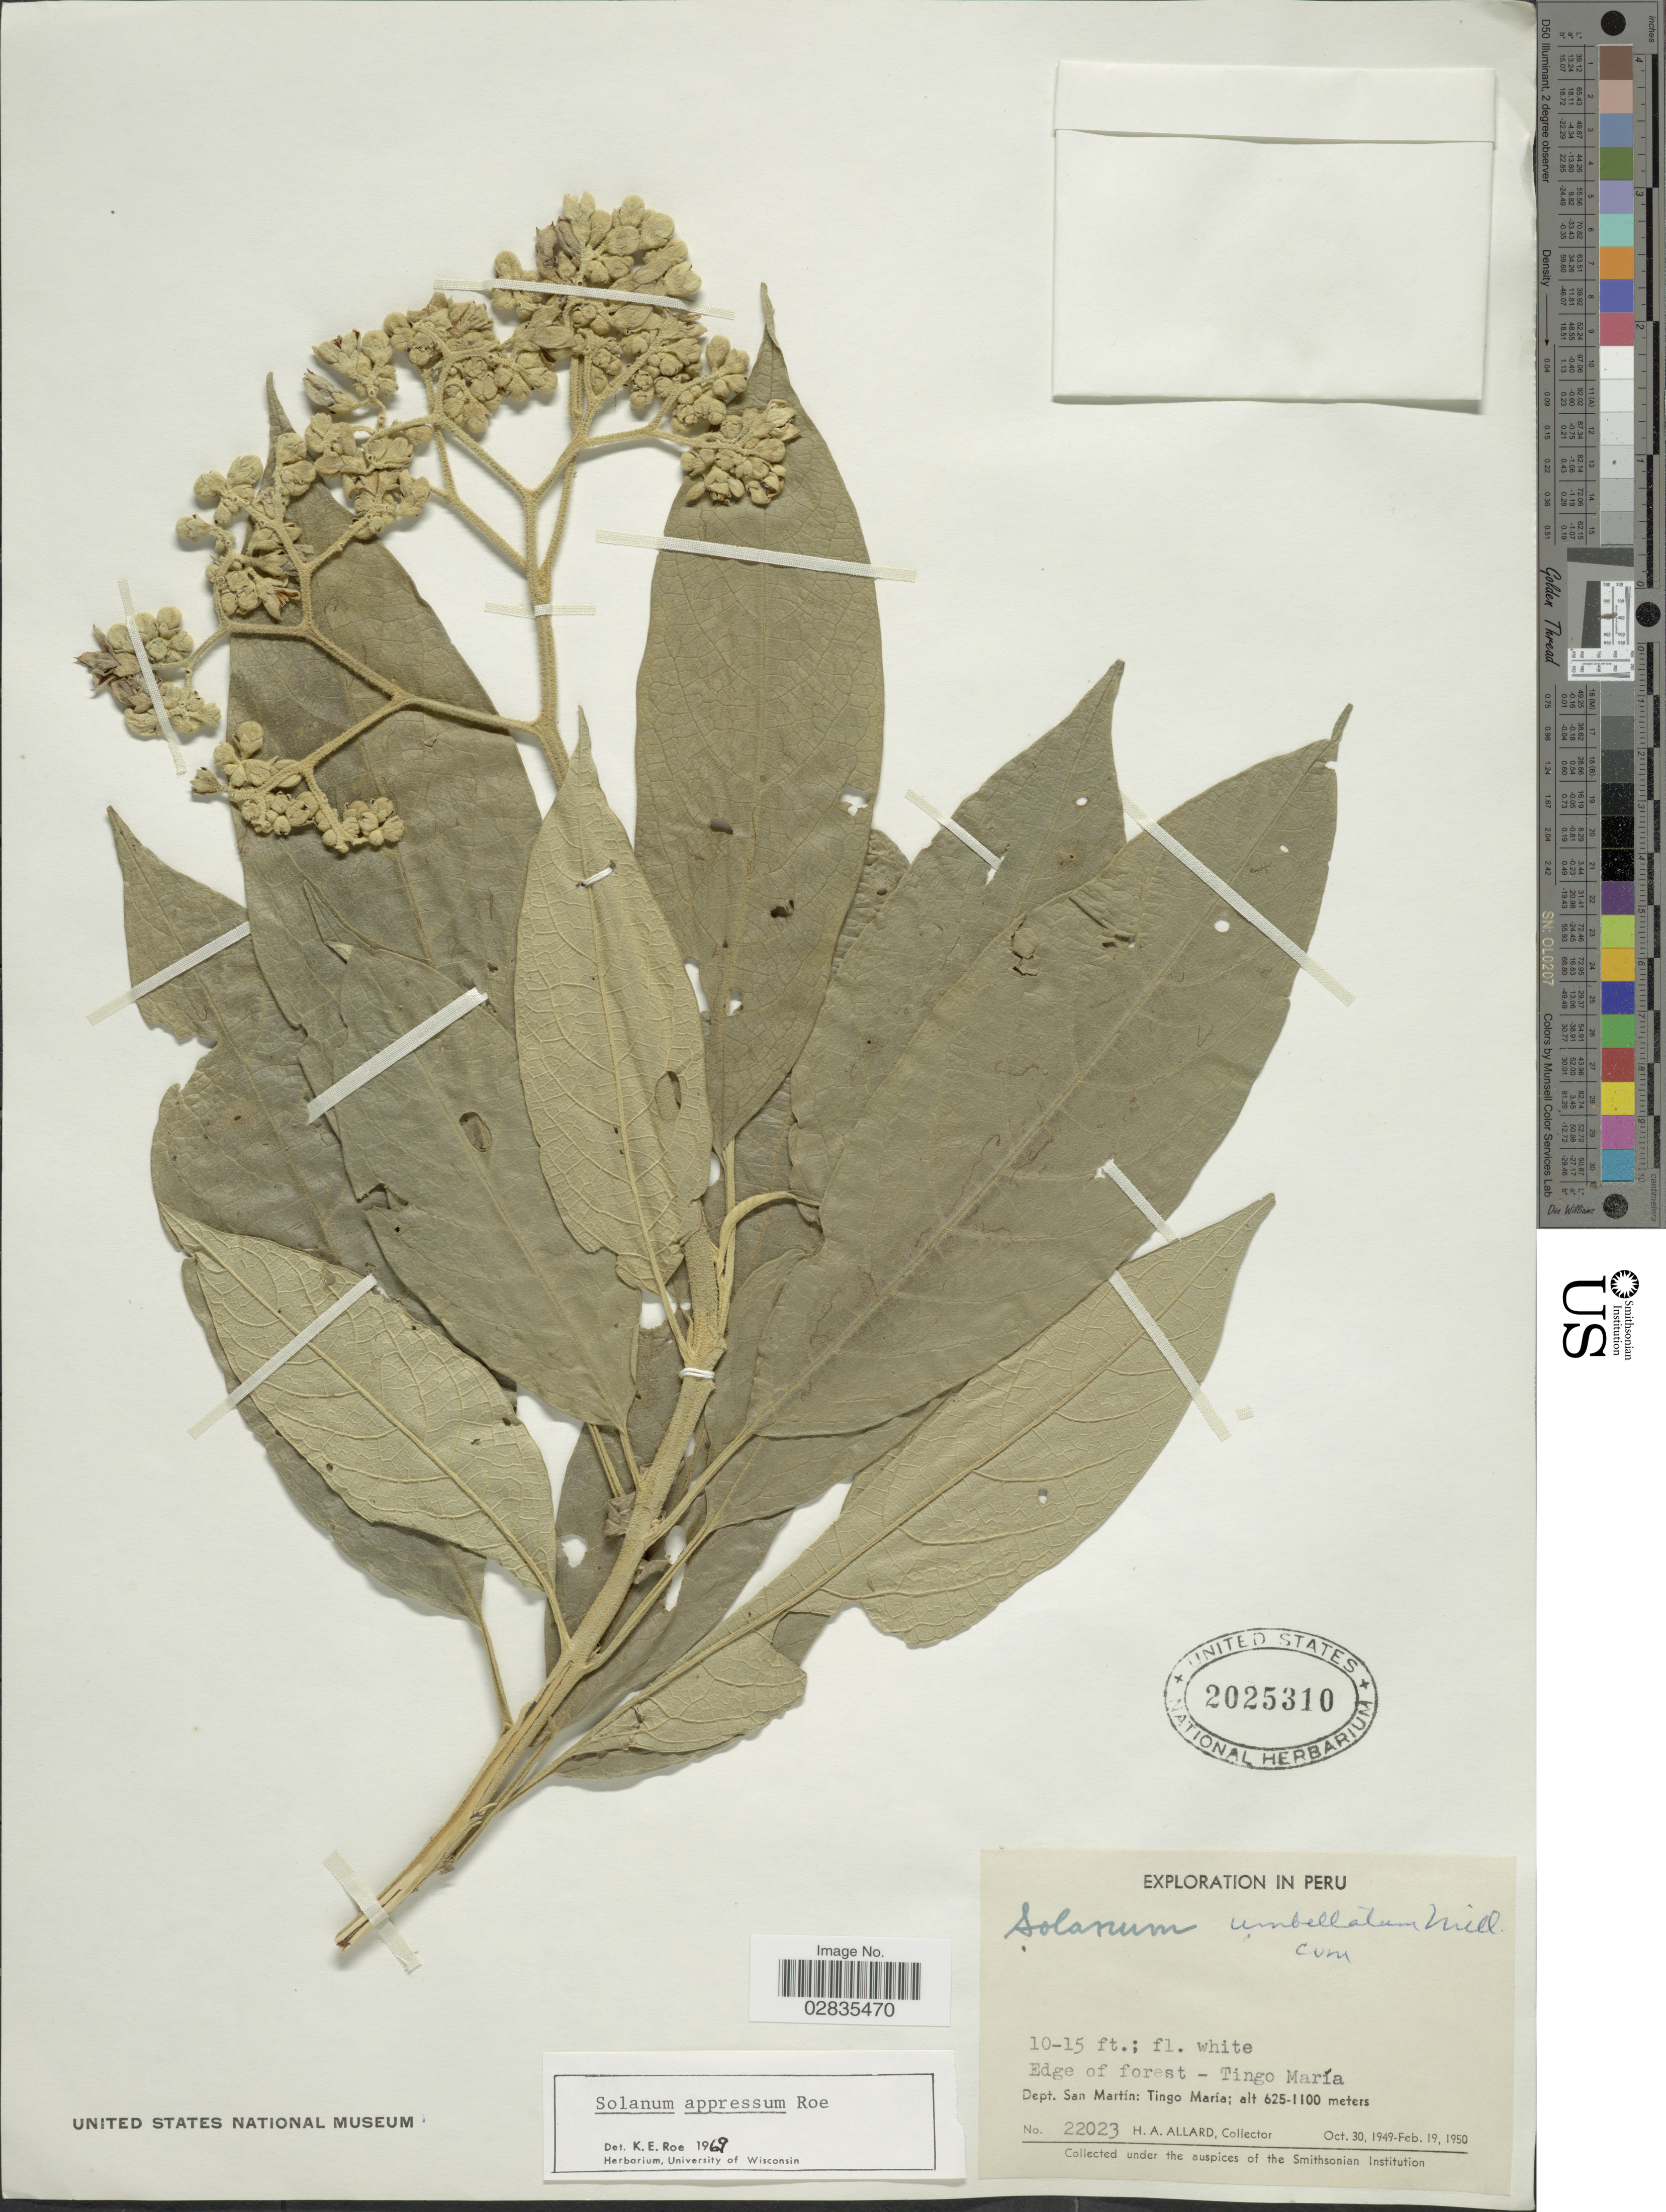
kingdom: Plantae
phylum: Tracheophyta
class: Magnoliopsida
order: Solanales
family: Solanaceae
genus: Solanum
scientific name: Solanum appressum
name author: K.E. Roe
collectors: H. A. Allard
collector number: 22023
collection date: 1949-10-30/1950-02-19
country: Peru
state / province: San Martín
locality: Tingo María, Dept. San Martín: Tingo María.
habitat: edge of forest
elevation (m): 625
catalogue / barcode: US 2025310